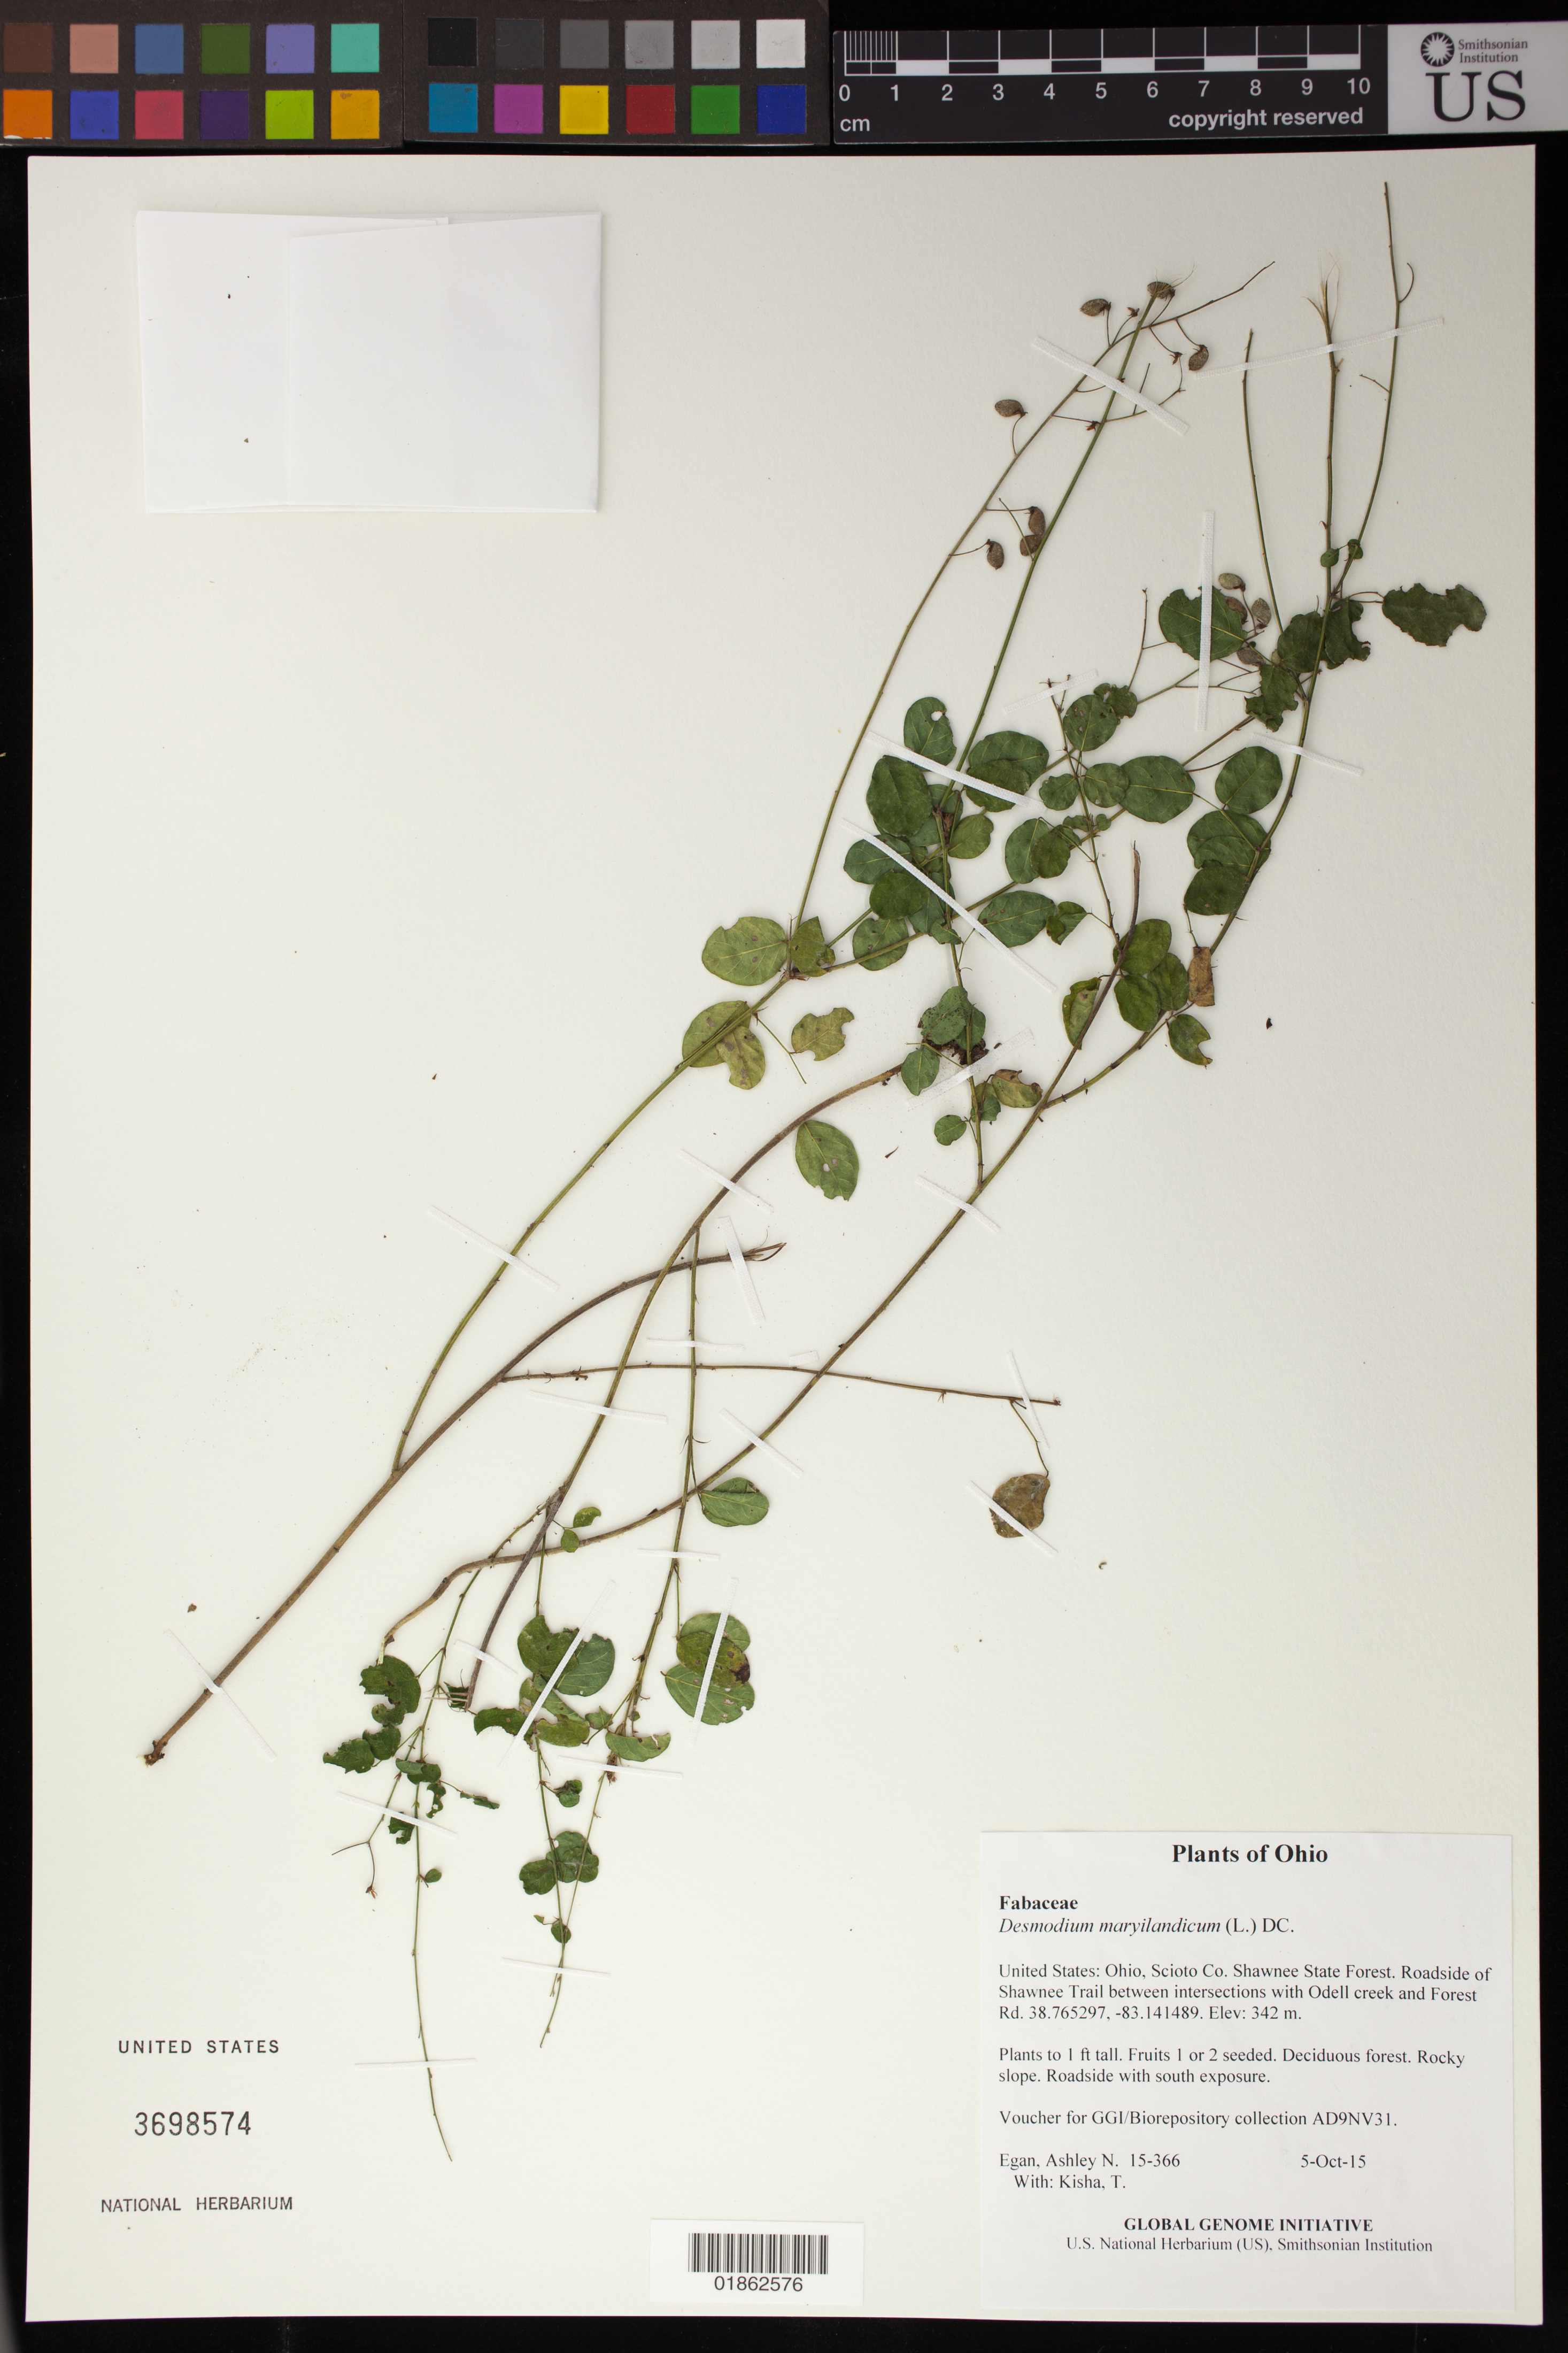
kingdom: Plantae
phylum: Tracheophyta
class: Magnoliopsida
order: Fabales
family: Fabaceae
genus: Desmodium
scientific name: Desmodium marilandicum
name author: Darl.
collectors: A. N. Egan & T. Kisha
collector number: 15-366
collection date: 2015-10-05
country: United States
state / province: Ohio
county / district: Scioto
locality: Shawnee State Forest. Roadside of Shawnee Trail between intersections with Odell creek and Forest Rd.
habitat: Deciduous forest. Rocky slope. Roadside with south exposure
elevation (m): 342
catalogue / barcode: US 3698574